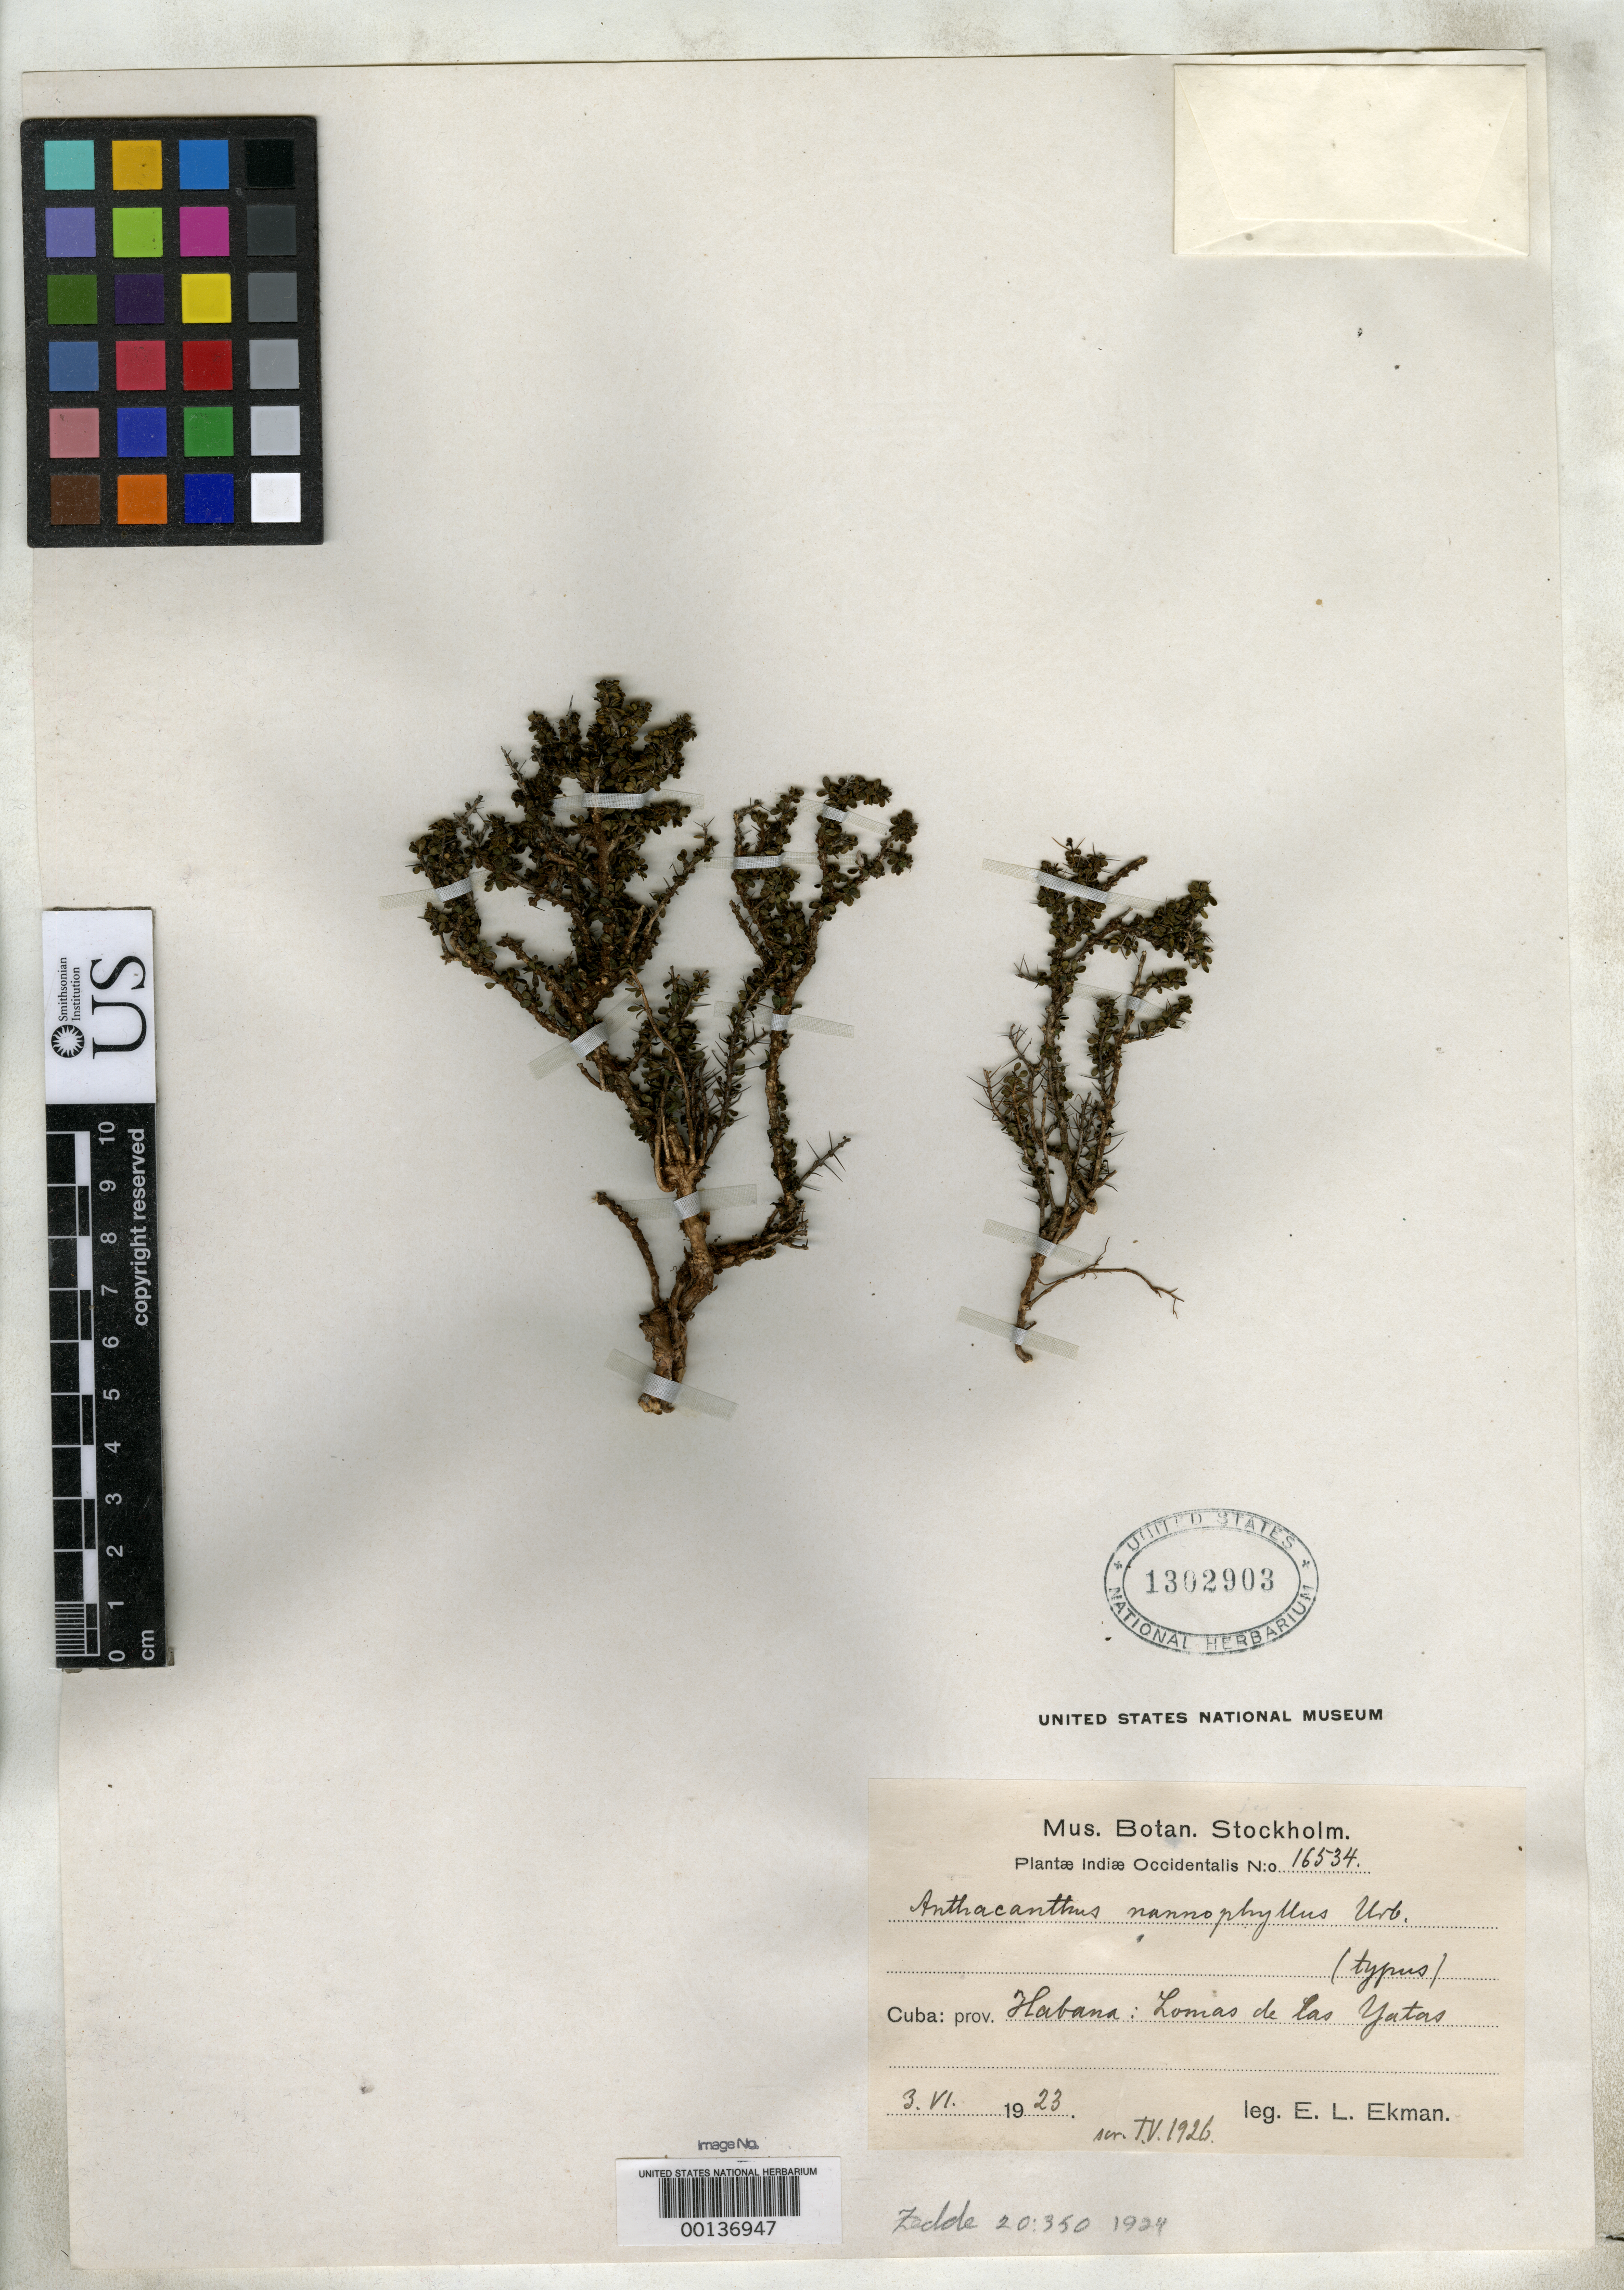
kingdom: Plantae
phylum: Tracheophyta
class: Magnoliopsida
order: Lamiales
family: Acanthaceae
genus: Anthacanthus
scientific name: Anthacanthus nannophyllus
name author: Urb.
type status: Isotype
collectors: E. L. Ekman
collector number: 16534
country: Cuba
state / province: La Habana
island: Greater Antilles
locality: Prope Guanabacoa in Lomas de las Yatas.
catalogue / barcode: US 1302903